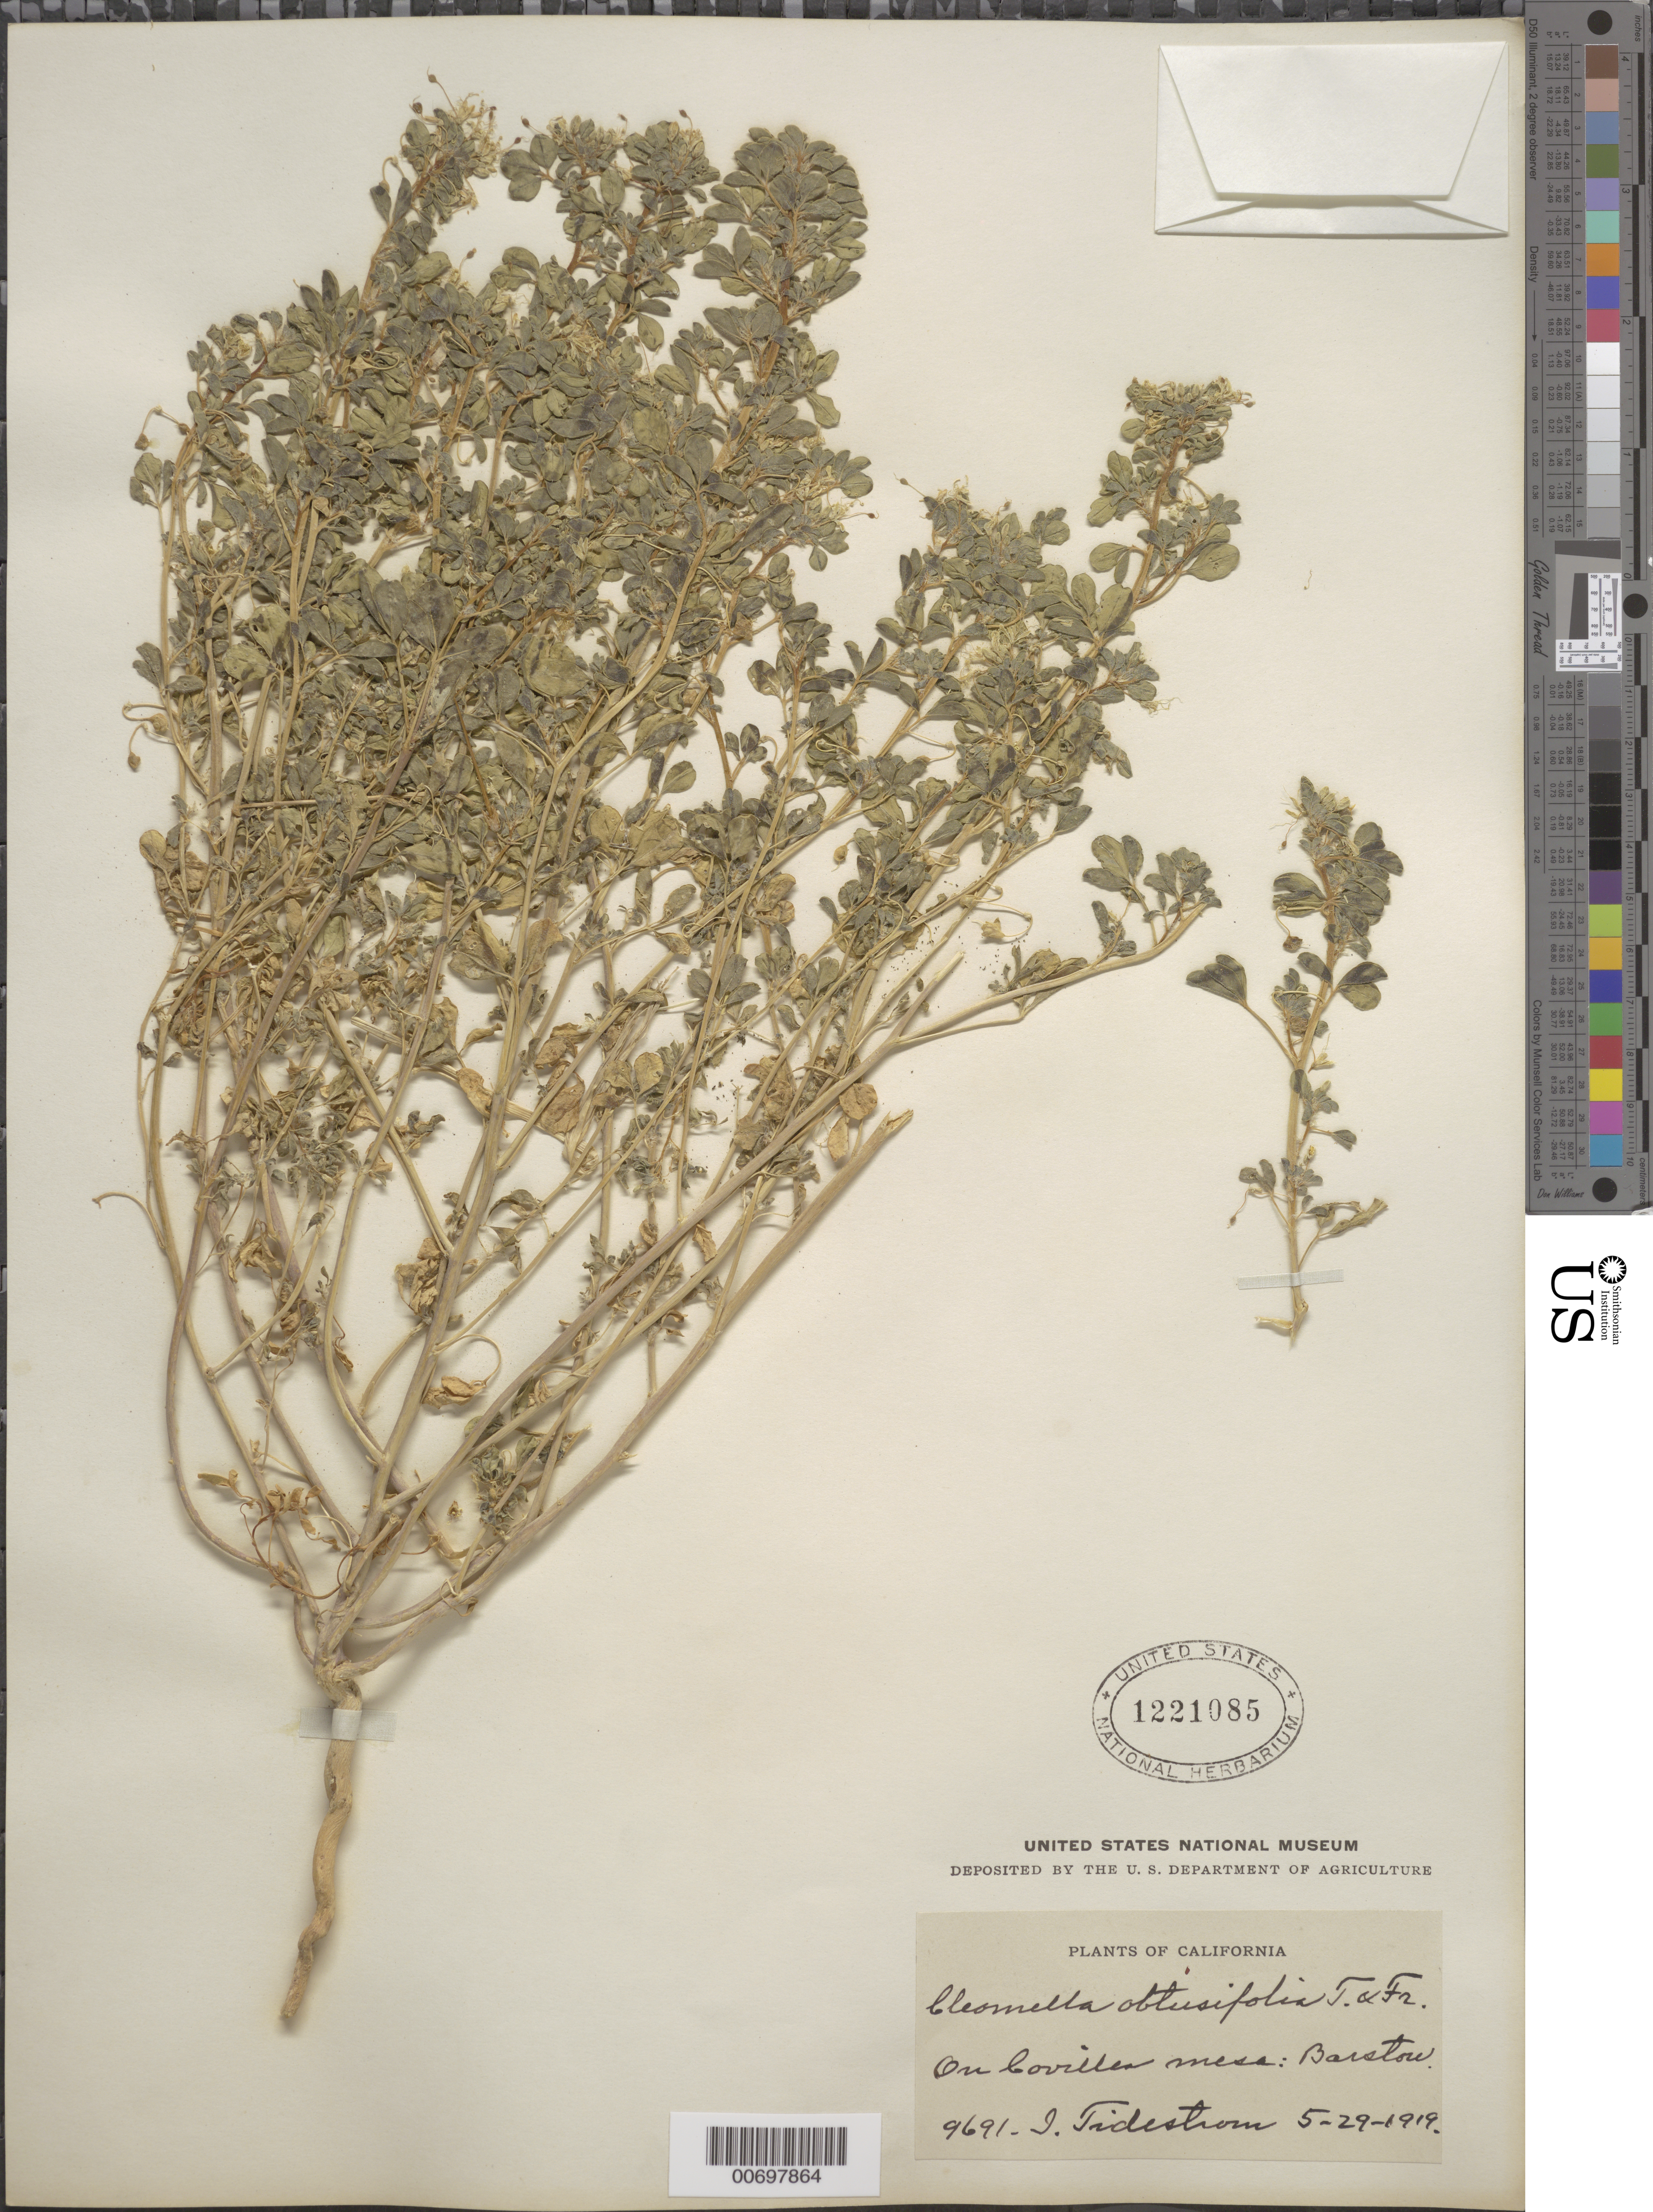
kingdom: Plantae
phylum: Tracheophyta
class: Magnoliopsida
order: Brassicales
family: Cleomaceae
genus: Cleomella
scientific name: Cleomella obtusifolia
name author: Torr. & Frém.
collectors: I. F. Tidestrom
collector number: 9691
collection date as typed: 29 May 1919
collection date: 1919-05-29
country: United States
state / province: California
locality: On Coviller mesa: Barstow.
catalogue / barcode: US 1221085